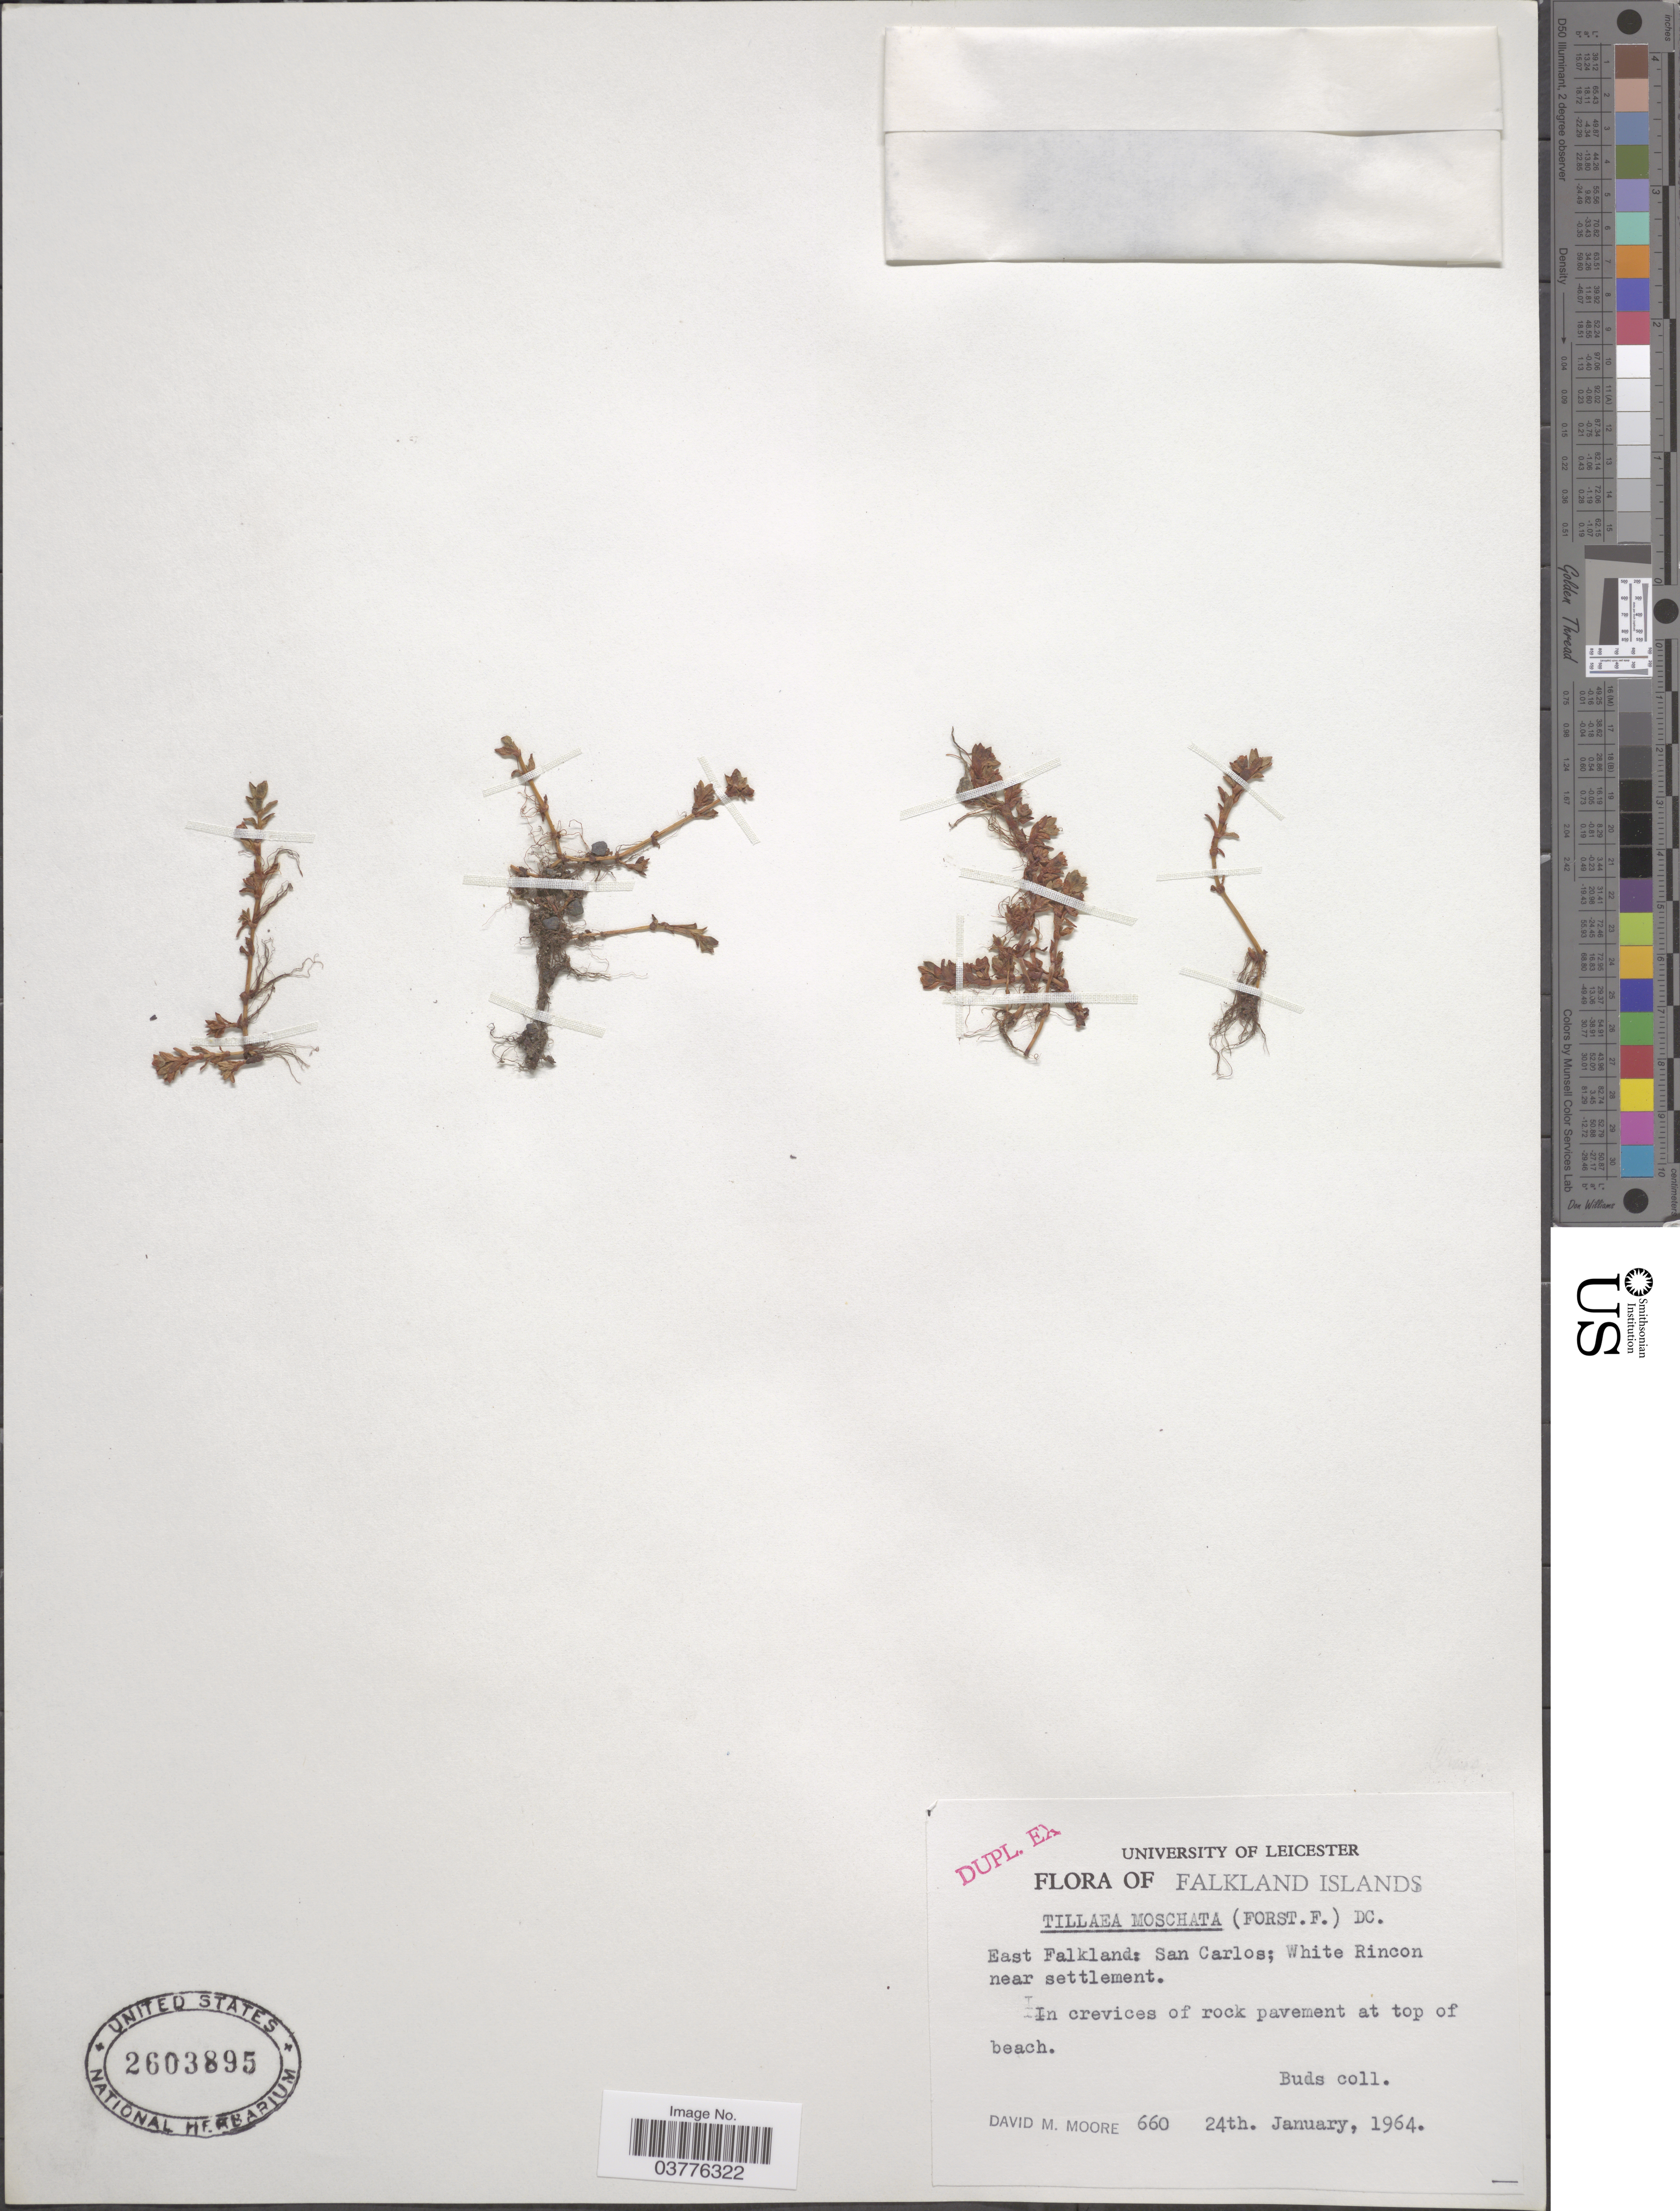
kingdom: Plantae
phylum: Tracheophyta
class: Magnoliopsida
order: Saxifragales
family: Crassulaceae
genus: Crassula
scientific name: Crassula moschata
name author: G. Forst.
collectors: D. Moore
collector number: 660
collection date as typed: Transcribed d/m/y: 24/1/1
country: Falkland Islands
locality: East Falkland: San Carlos; White Rincon near settlement.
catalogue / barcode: US 2603895